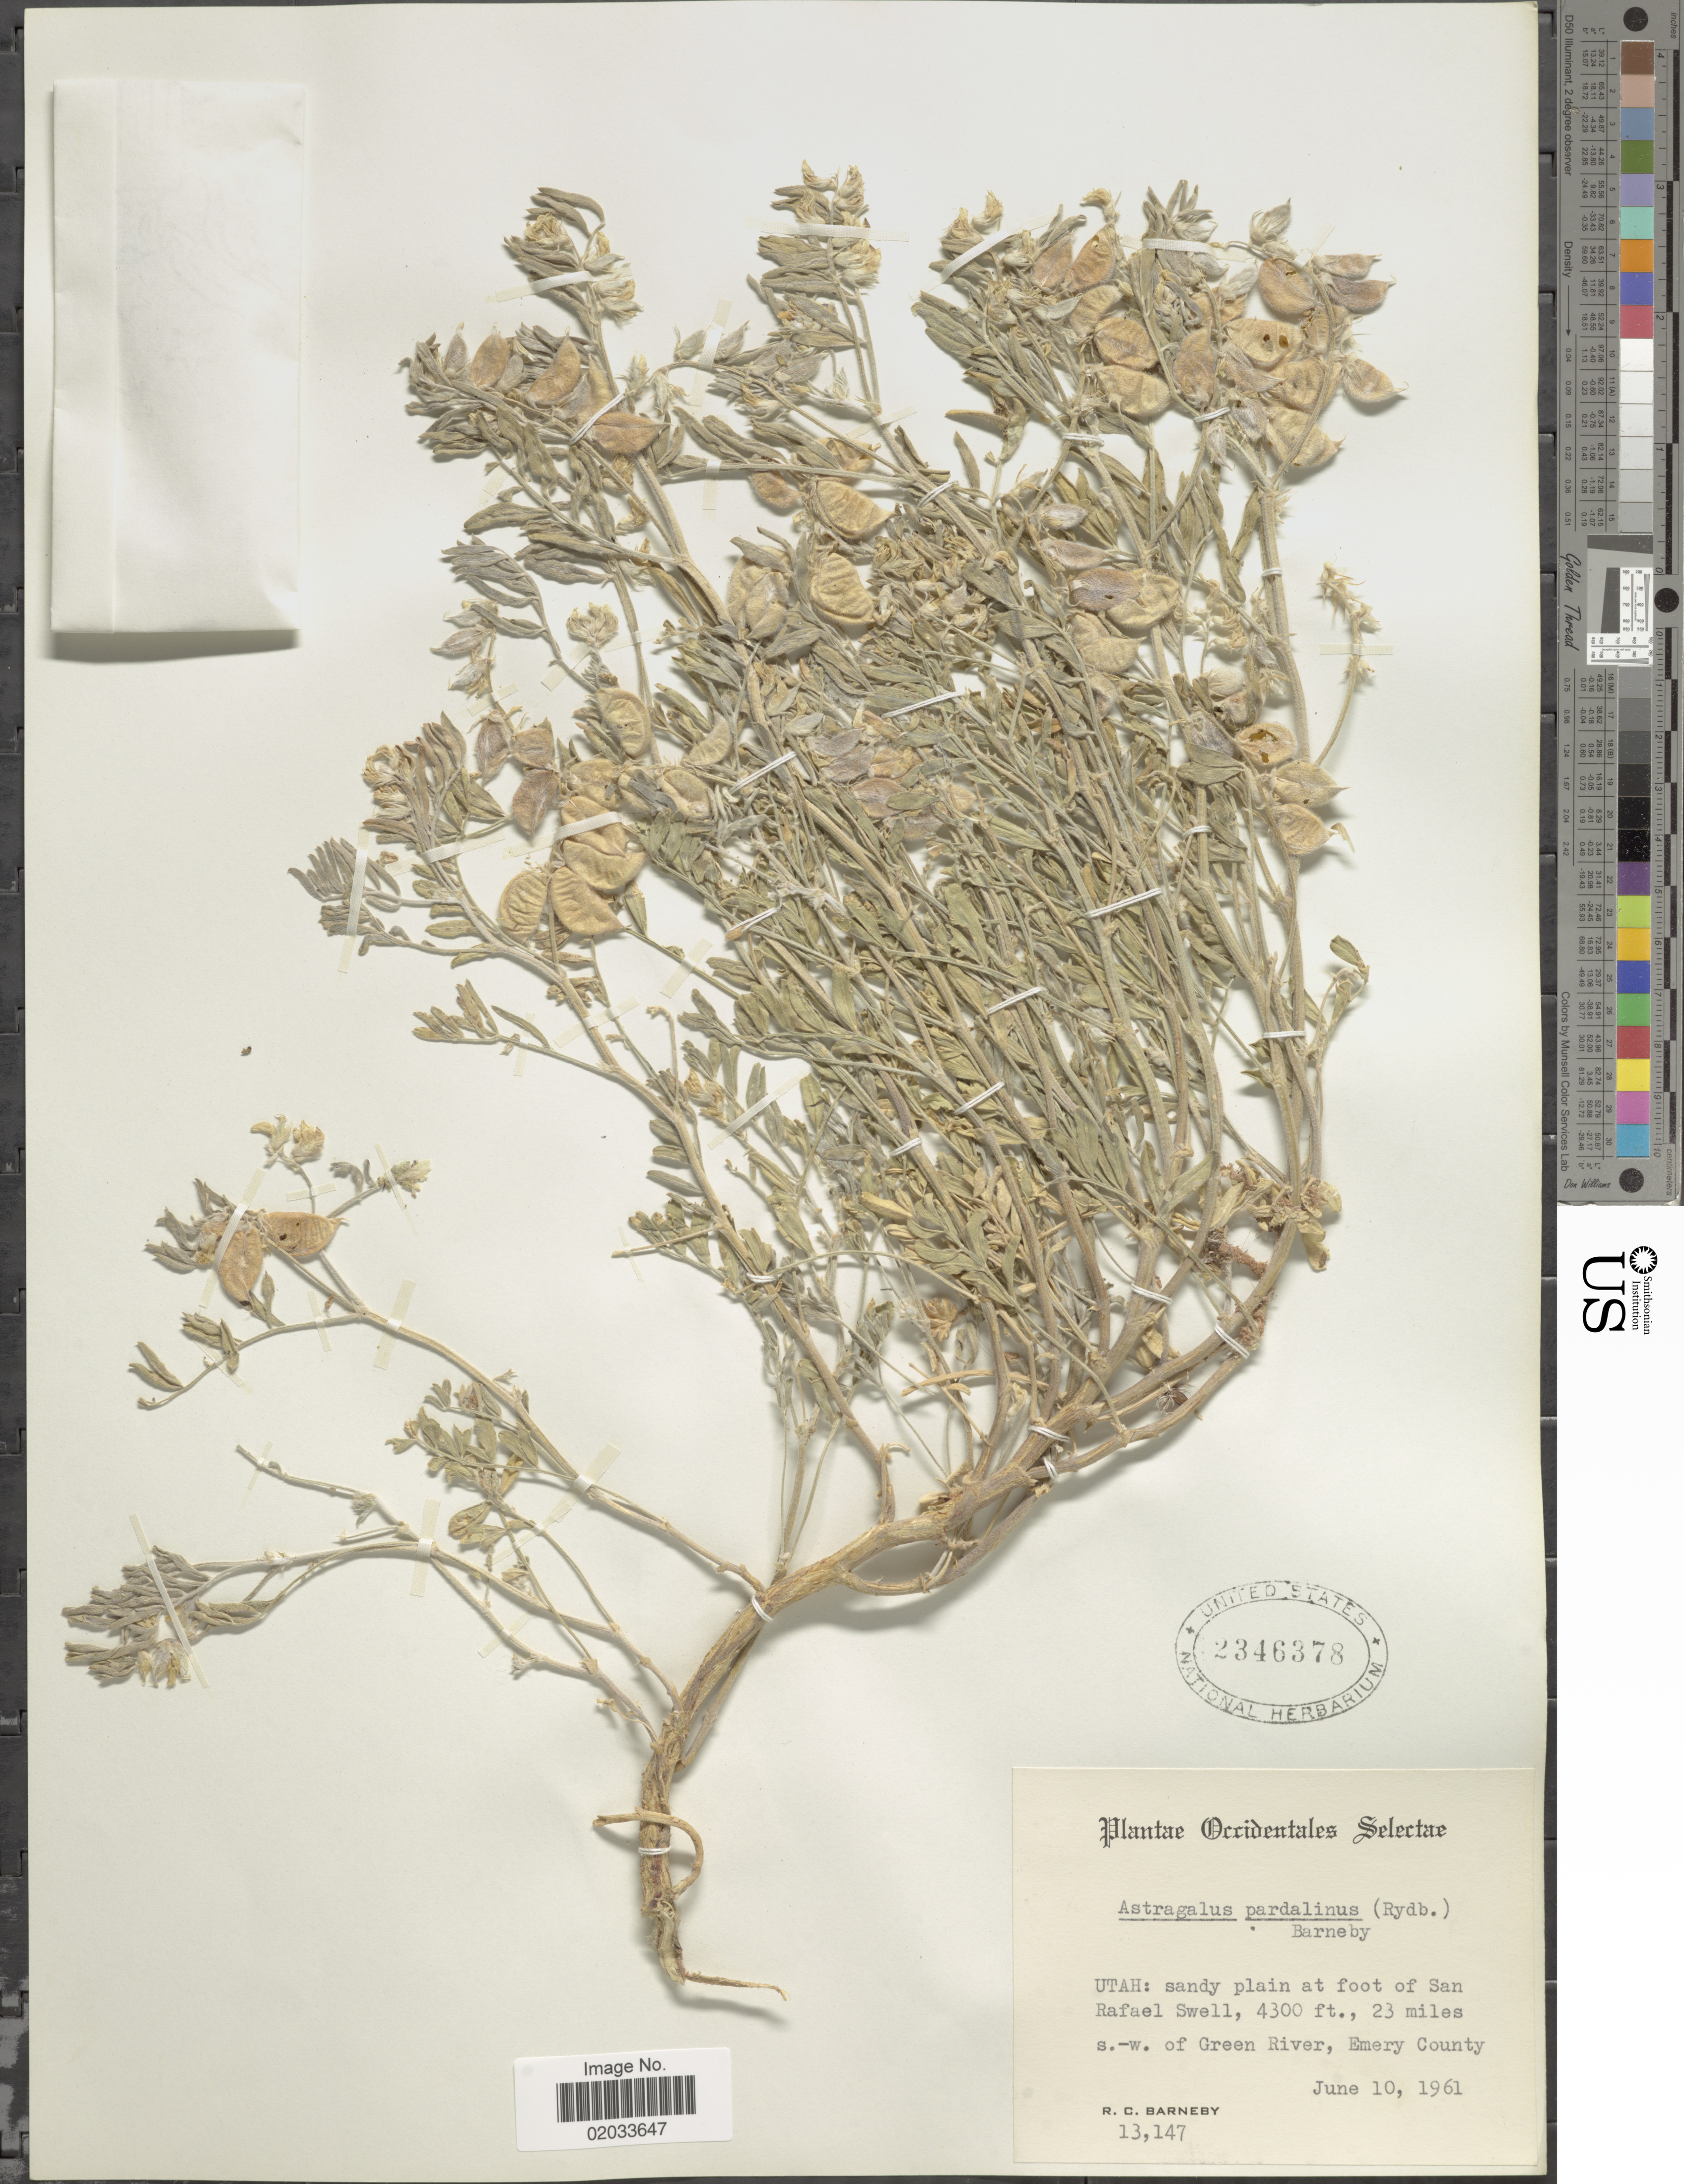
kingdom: Plantae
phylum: Tracheophyta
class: Magnoliopsida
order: Fabales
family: Fabaceae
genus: Astragalus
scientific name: Astragalus pardalinus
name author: (Rydb.) Barneby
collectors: R. C. Barneby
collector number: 13147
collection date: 1961-06-10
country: United States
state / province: Utah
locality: Sandy plain at foor of San Rafael Swell, 23 miles s.-w. of Green River, Emery County, occidentales selectae.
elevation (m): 1311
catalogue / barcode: US 2346378